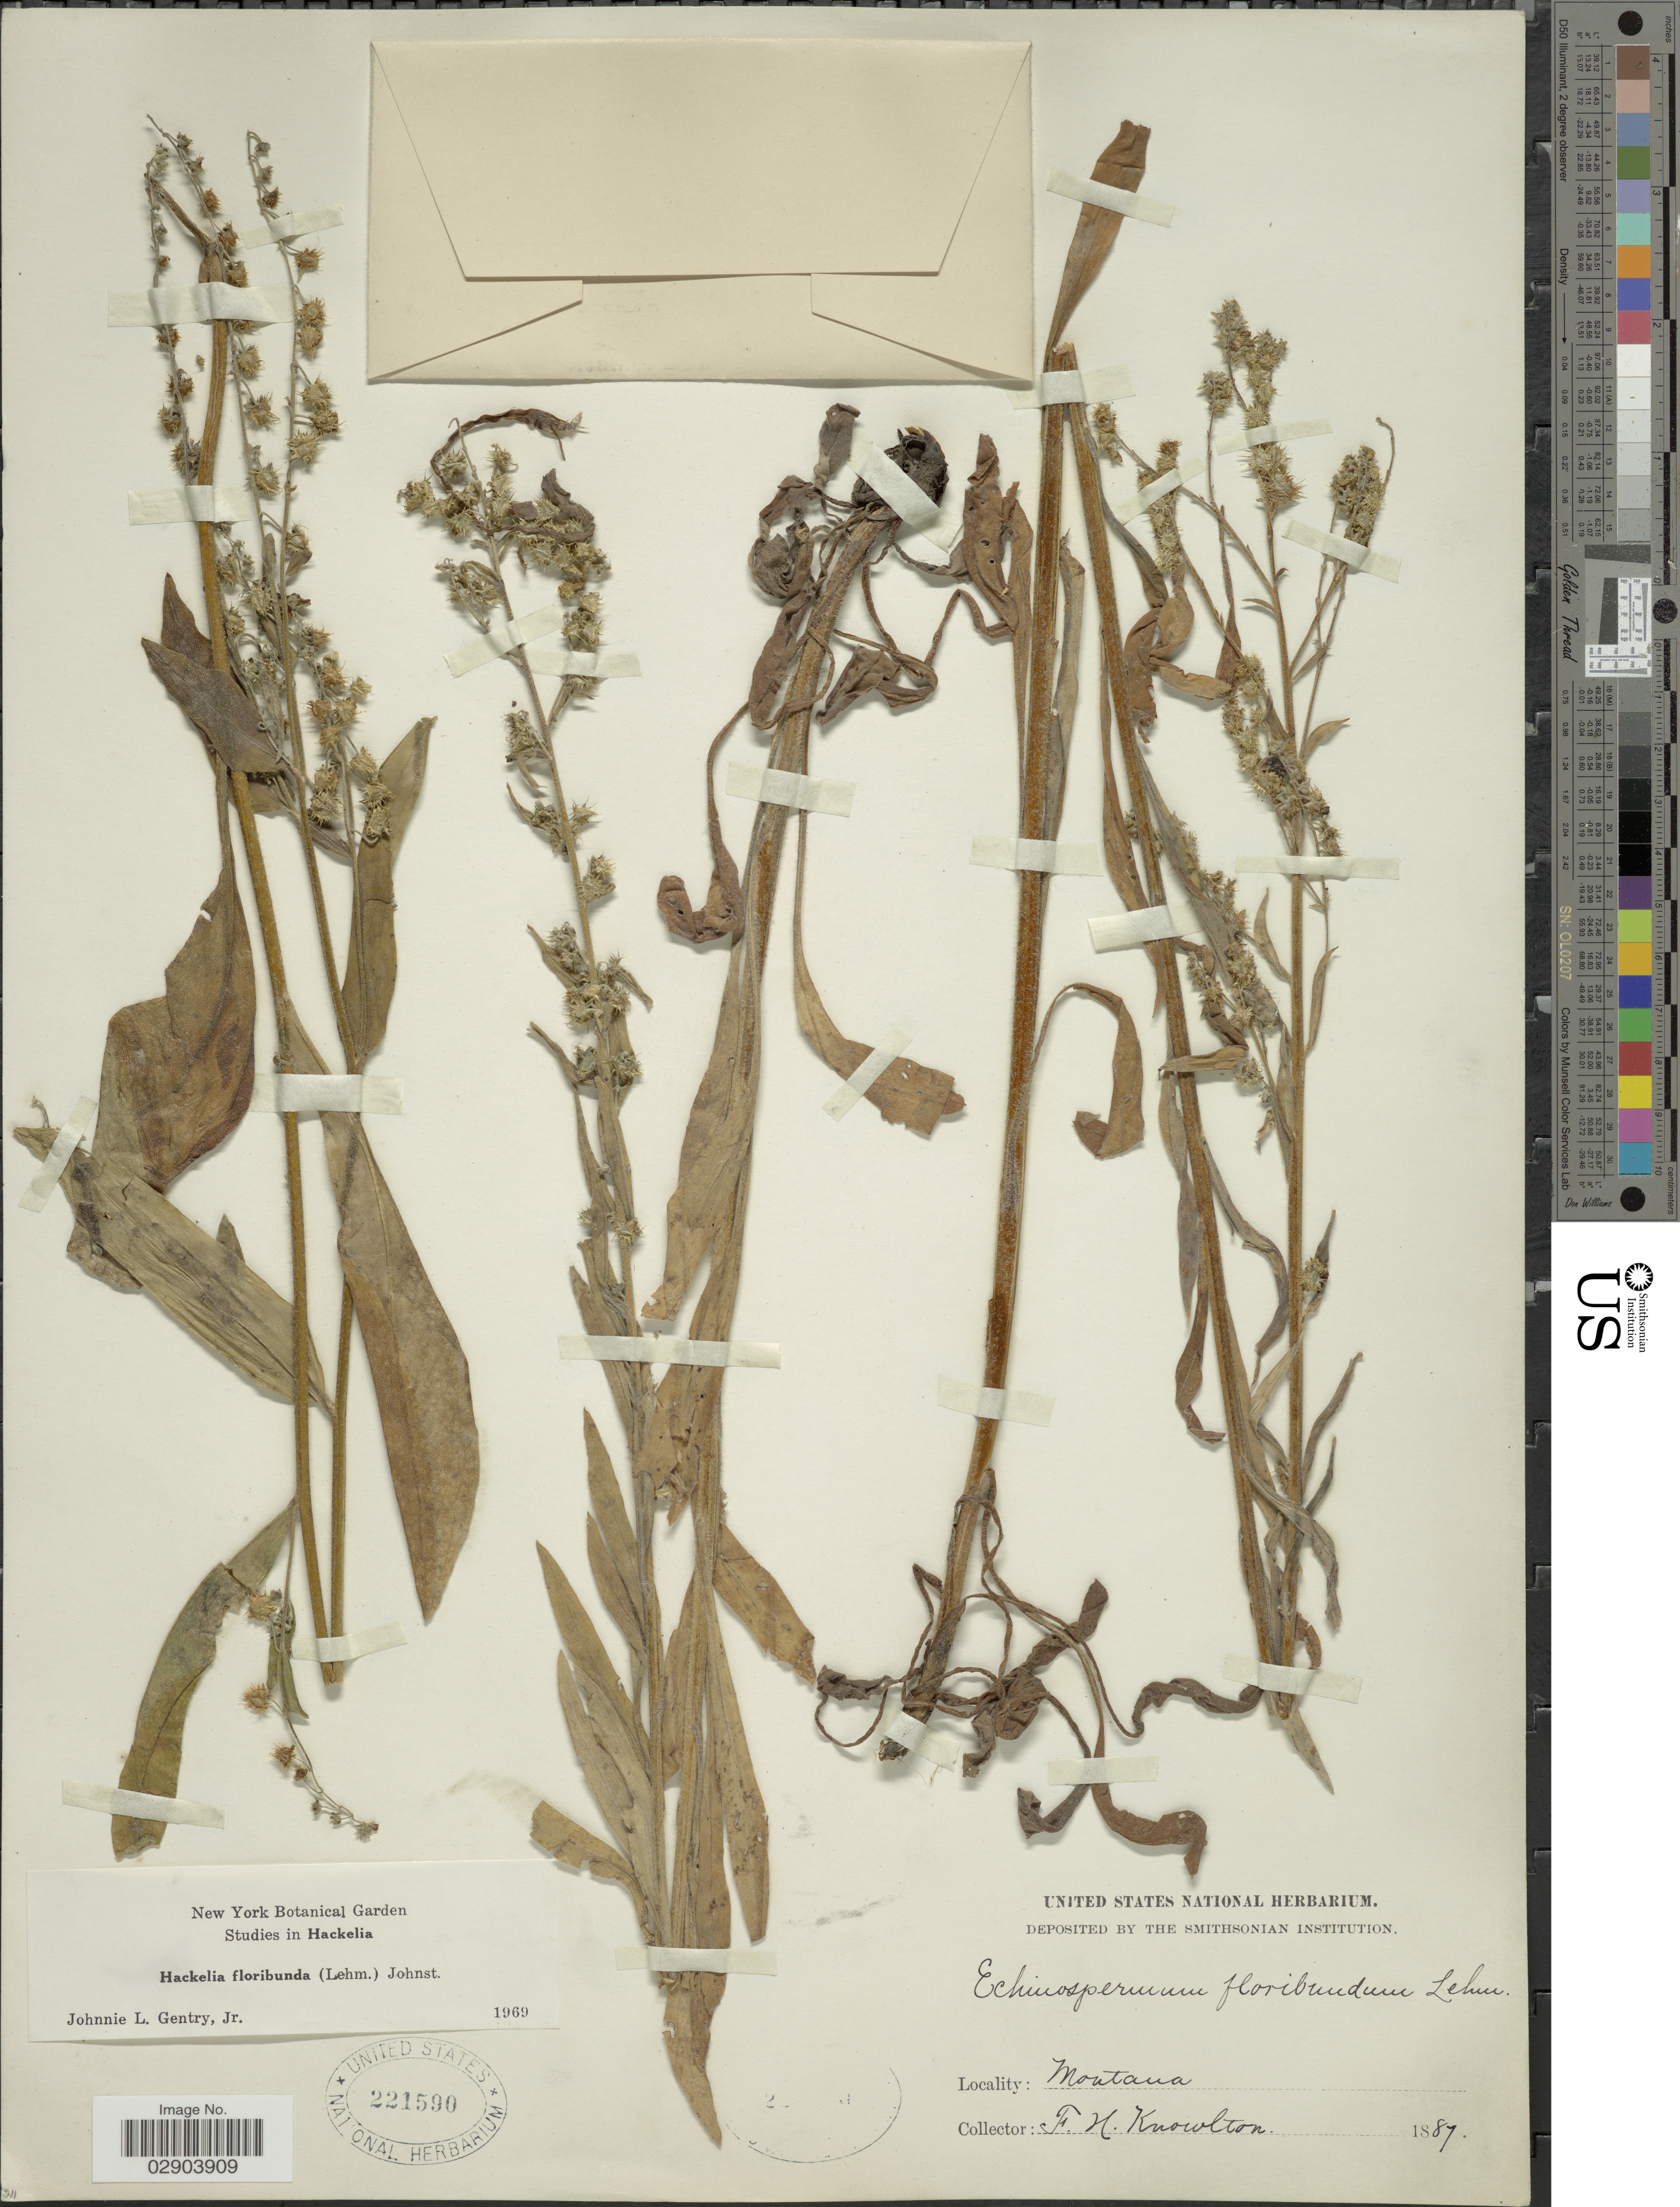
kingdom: Plantae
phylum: Tracheophyta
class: Magnoliopsida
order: Boraginales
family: Boraginaceae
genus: Hackelia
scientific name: Hackelia floribunda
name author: (Lehm.) I.M. Johnst.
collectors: F. H. Knowlton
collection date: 1887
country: United States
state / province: Montana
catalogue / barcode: US 221590